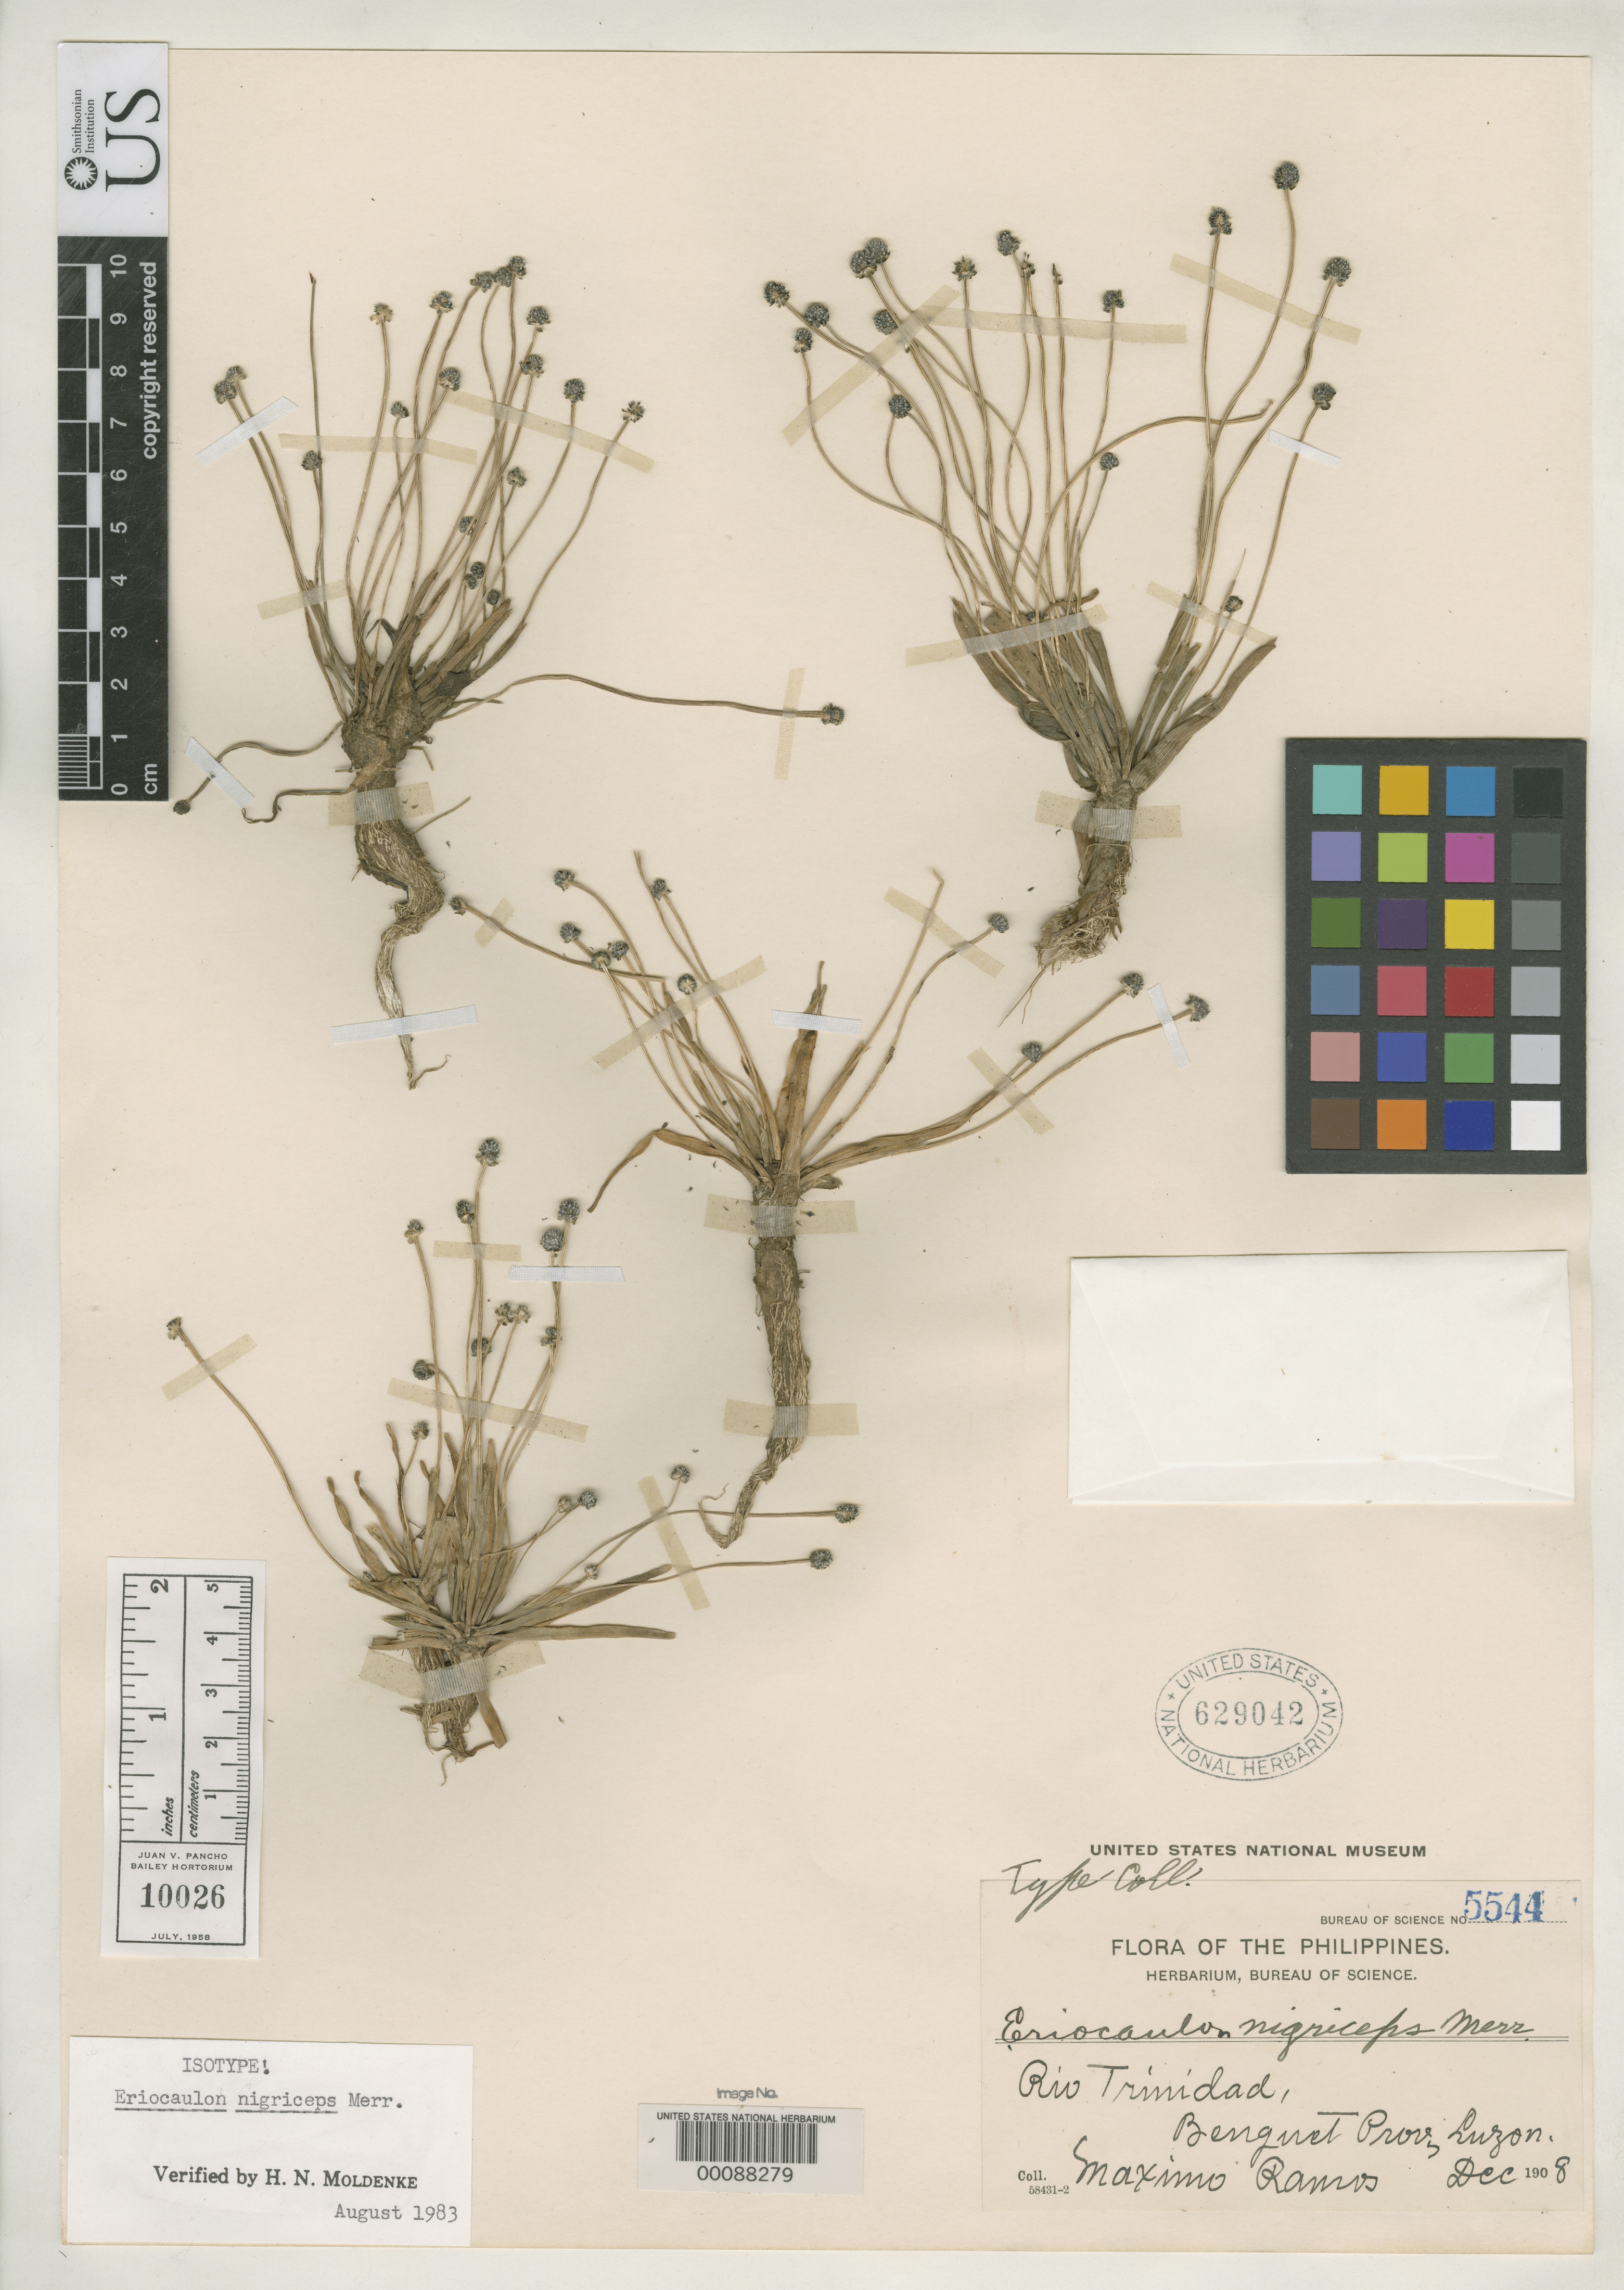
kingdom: Plantae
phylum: Tracheophyta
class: Liliopsida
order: Poales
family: Eriocaulaceae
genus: Eriocaulon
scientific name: Eriocaulon nigriceps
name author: Merr.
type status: Isotype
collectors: M. Ramos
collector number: Bur. Sci. 5544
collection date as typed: Dec 1908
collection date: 1908-12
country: Philippines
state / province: Cordillera (Administrative Region)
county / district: Benguet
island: Luzon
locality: Rio Trinidad.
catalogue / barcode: US 629042